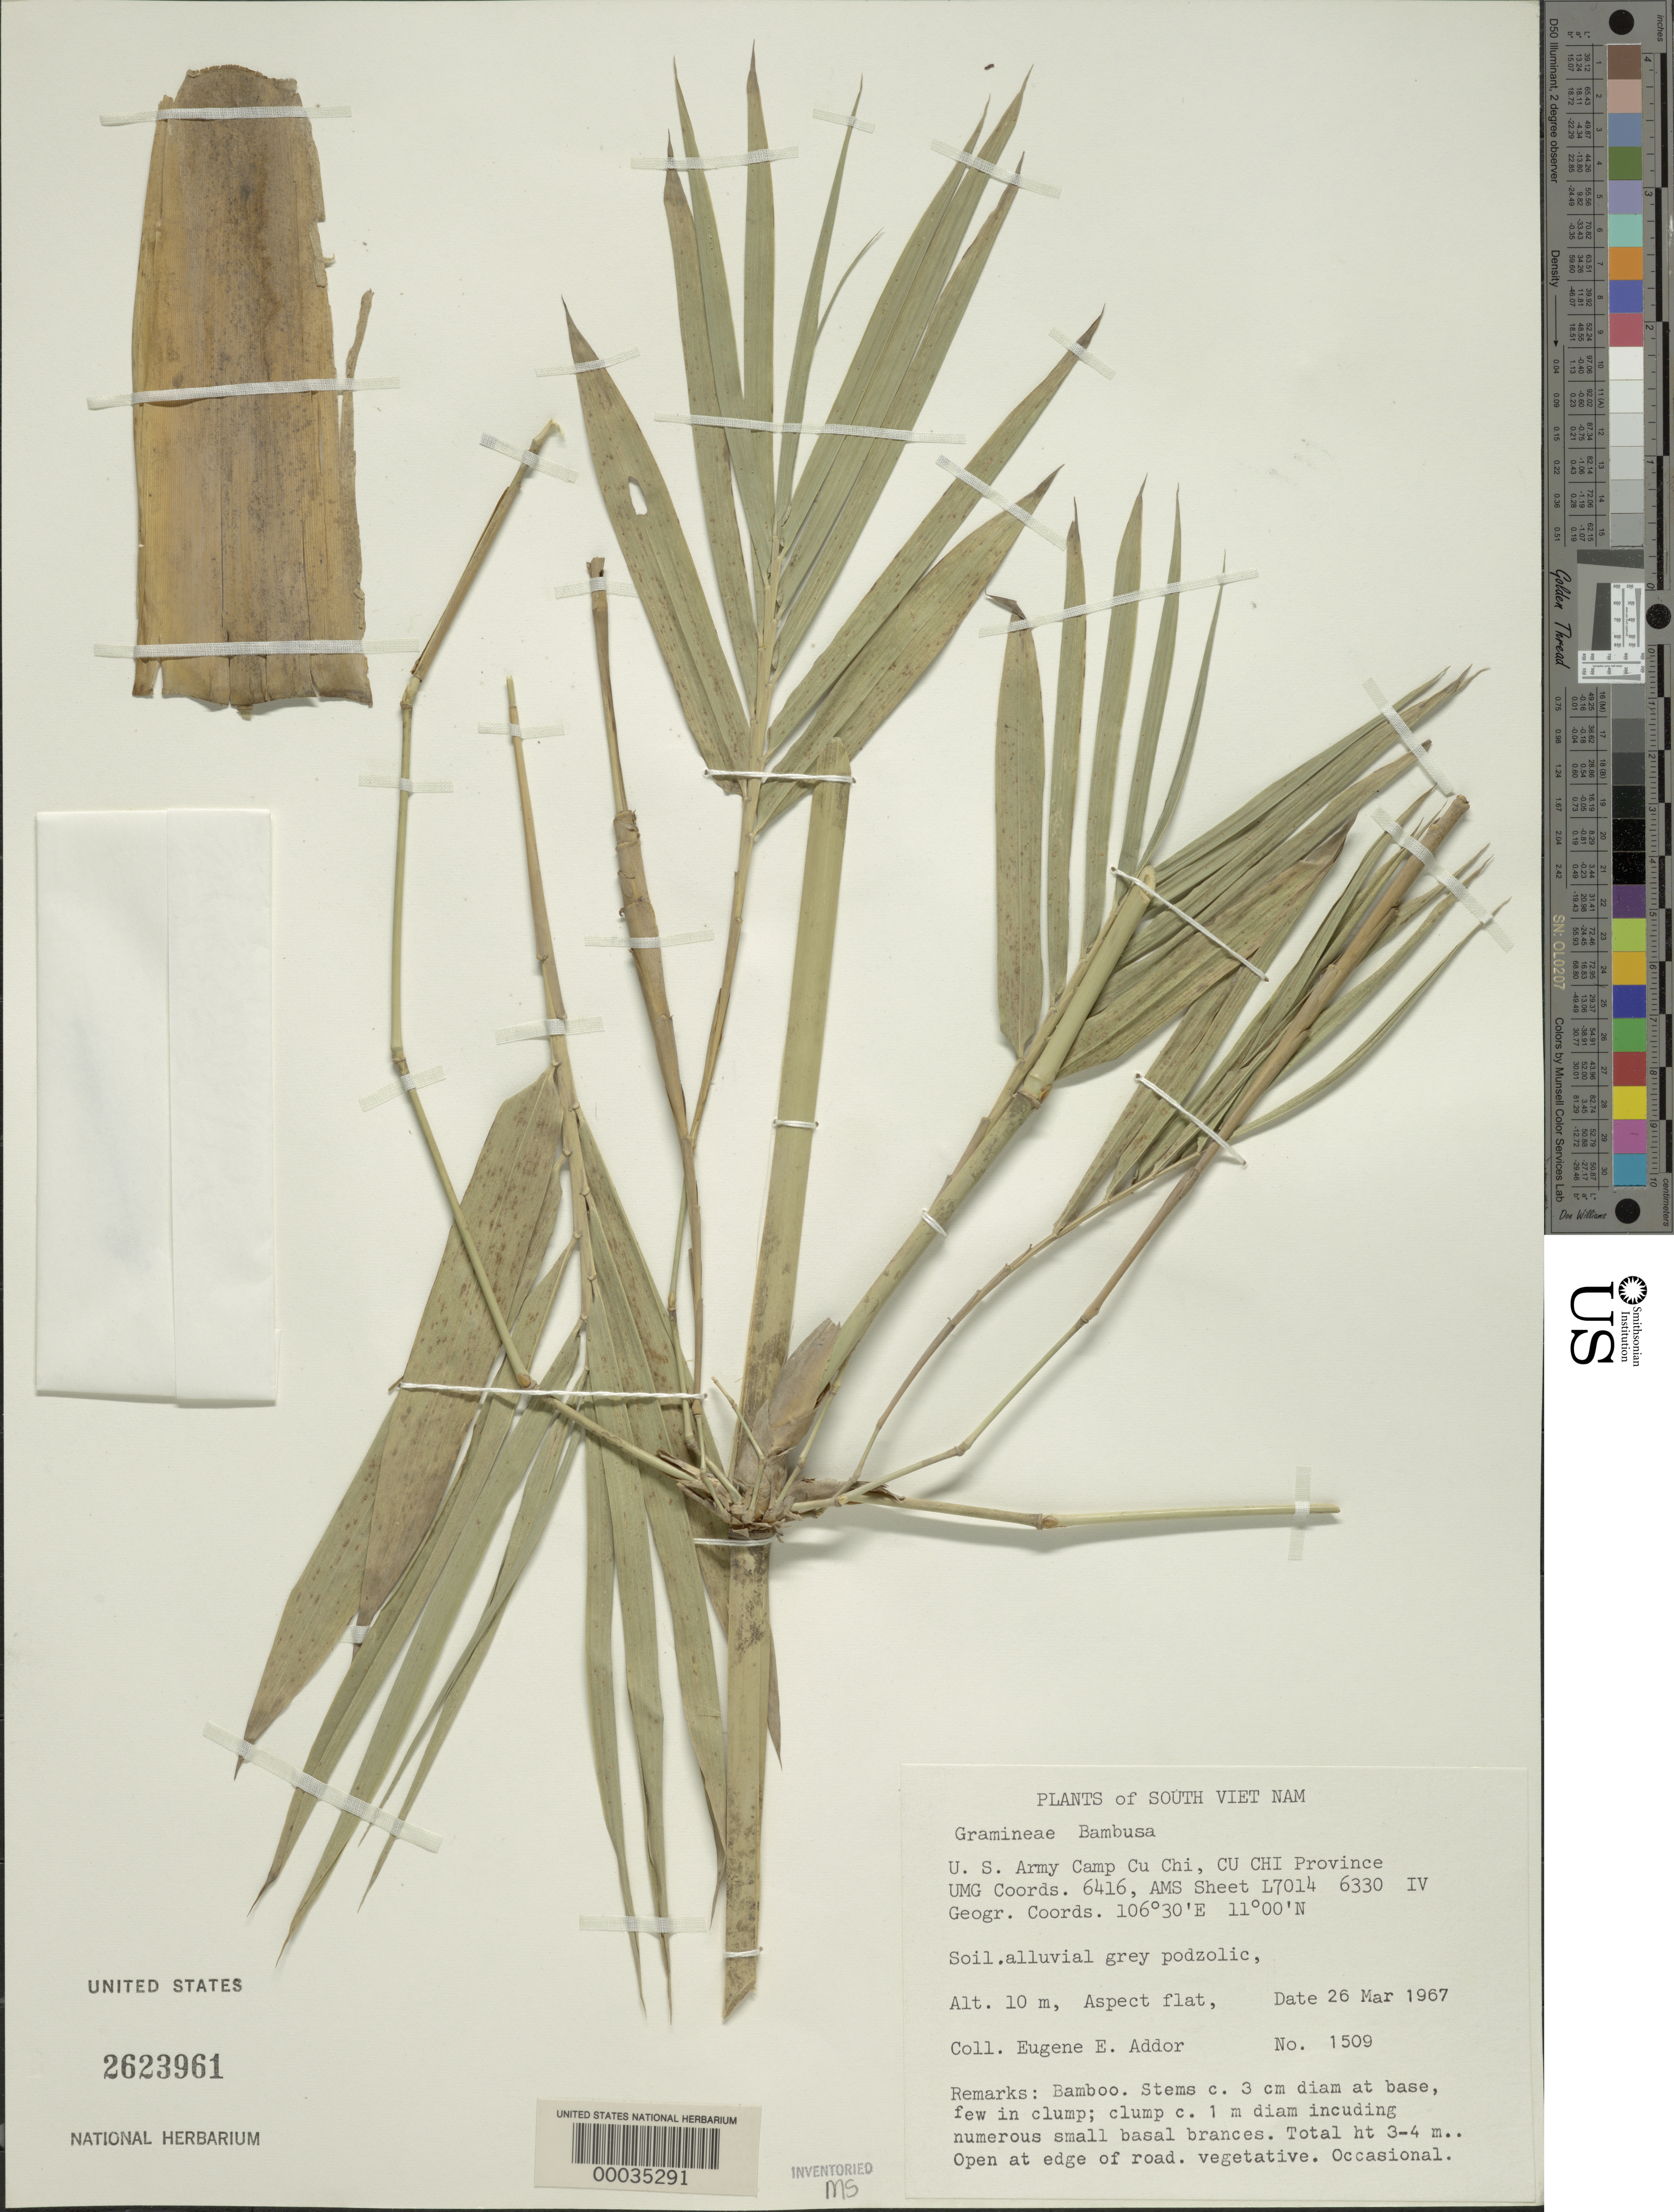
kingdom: Plantae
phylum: Tracheophyta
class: Liliopsida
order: Poales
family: Poaceae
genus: Bambusa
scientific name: Bambusa sp.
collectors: E. E. Addor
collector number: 1509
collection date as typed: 26 Mar 1967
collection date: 1967-03-26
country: Vietnam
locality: Cu chi prov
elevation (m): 10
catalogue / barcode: US 2623961